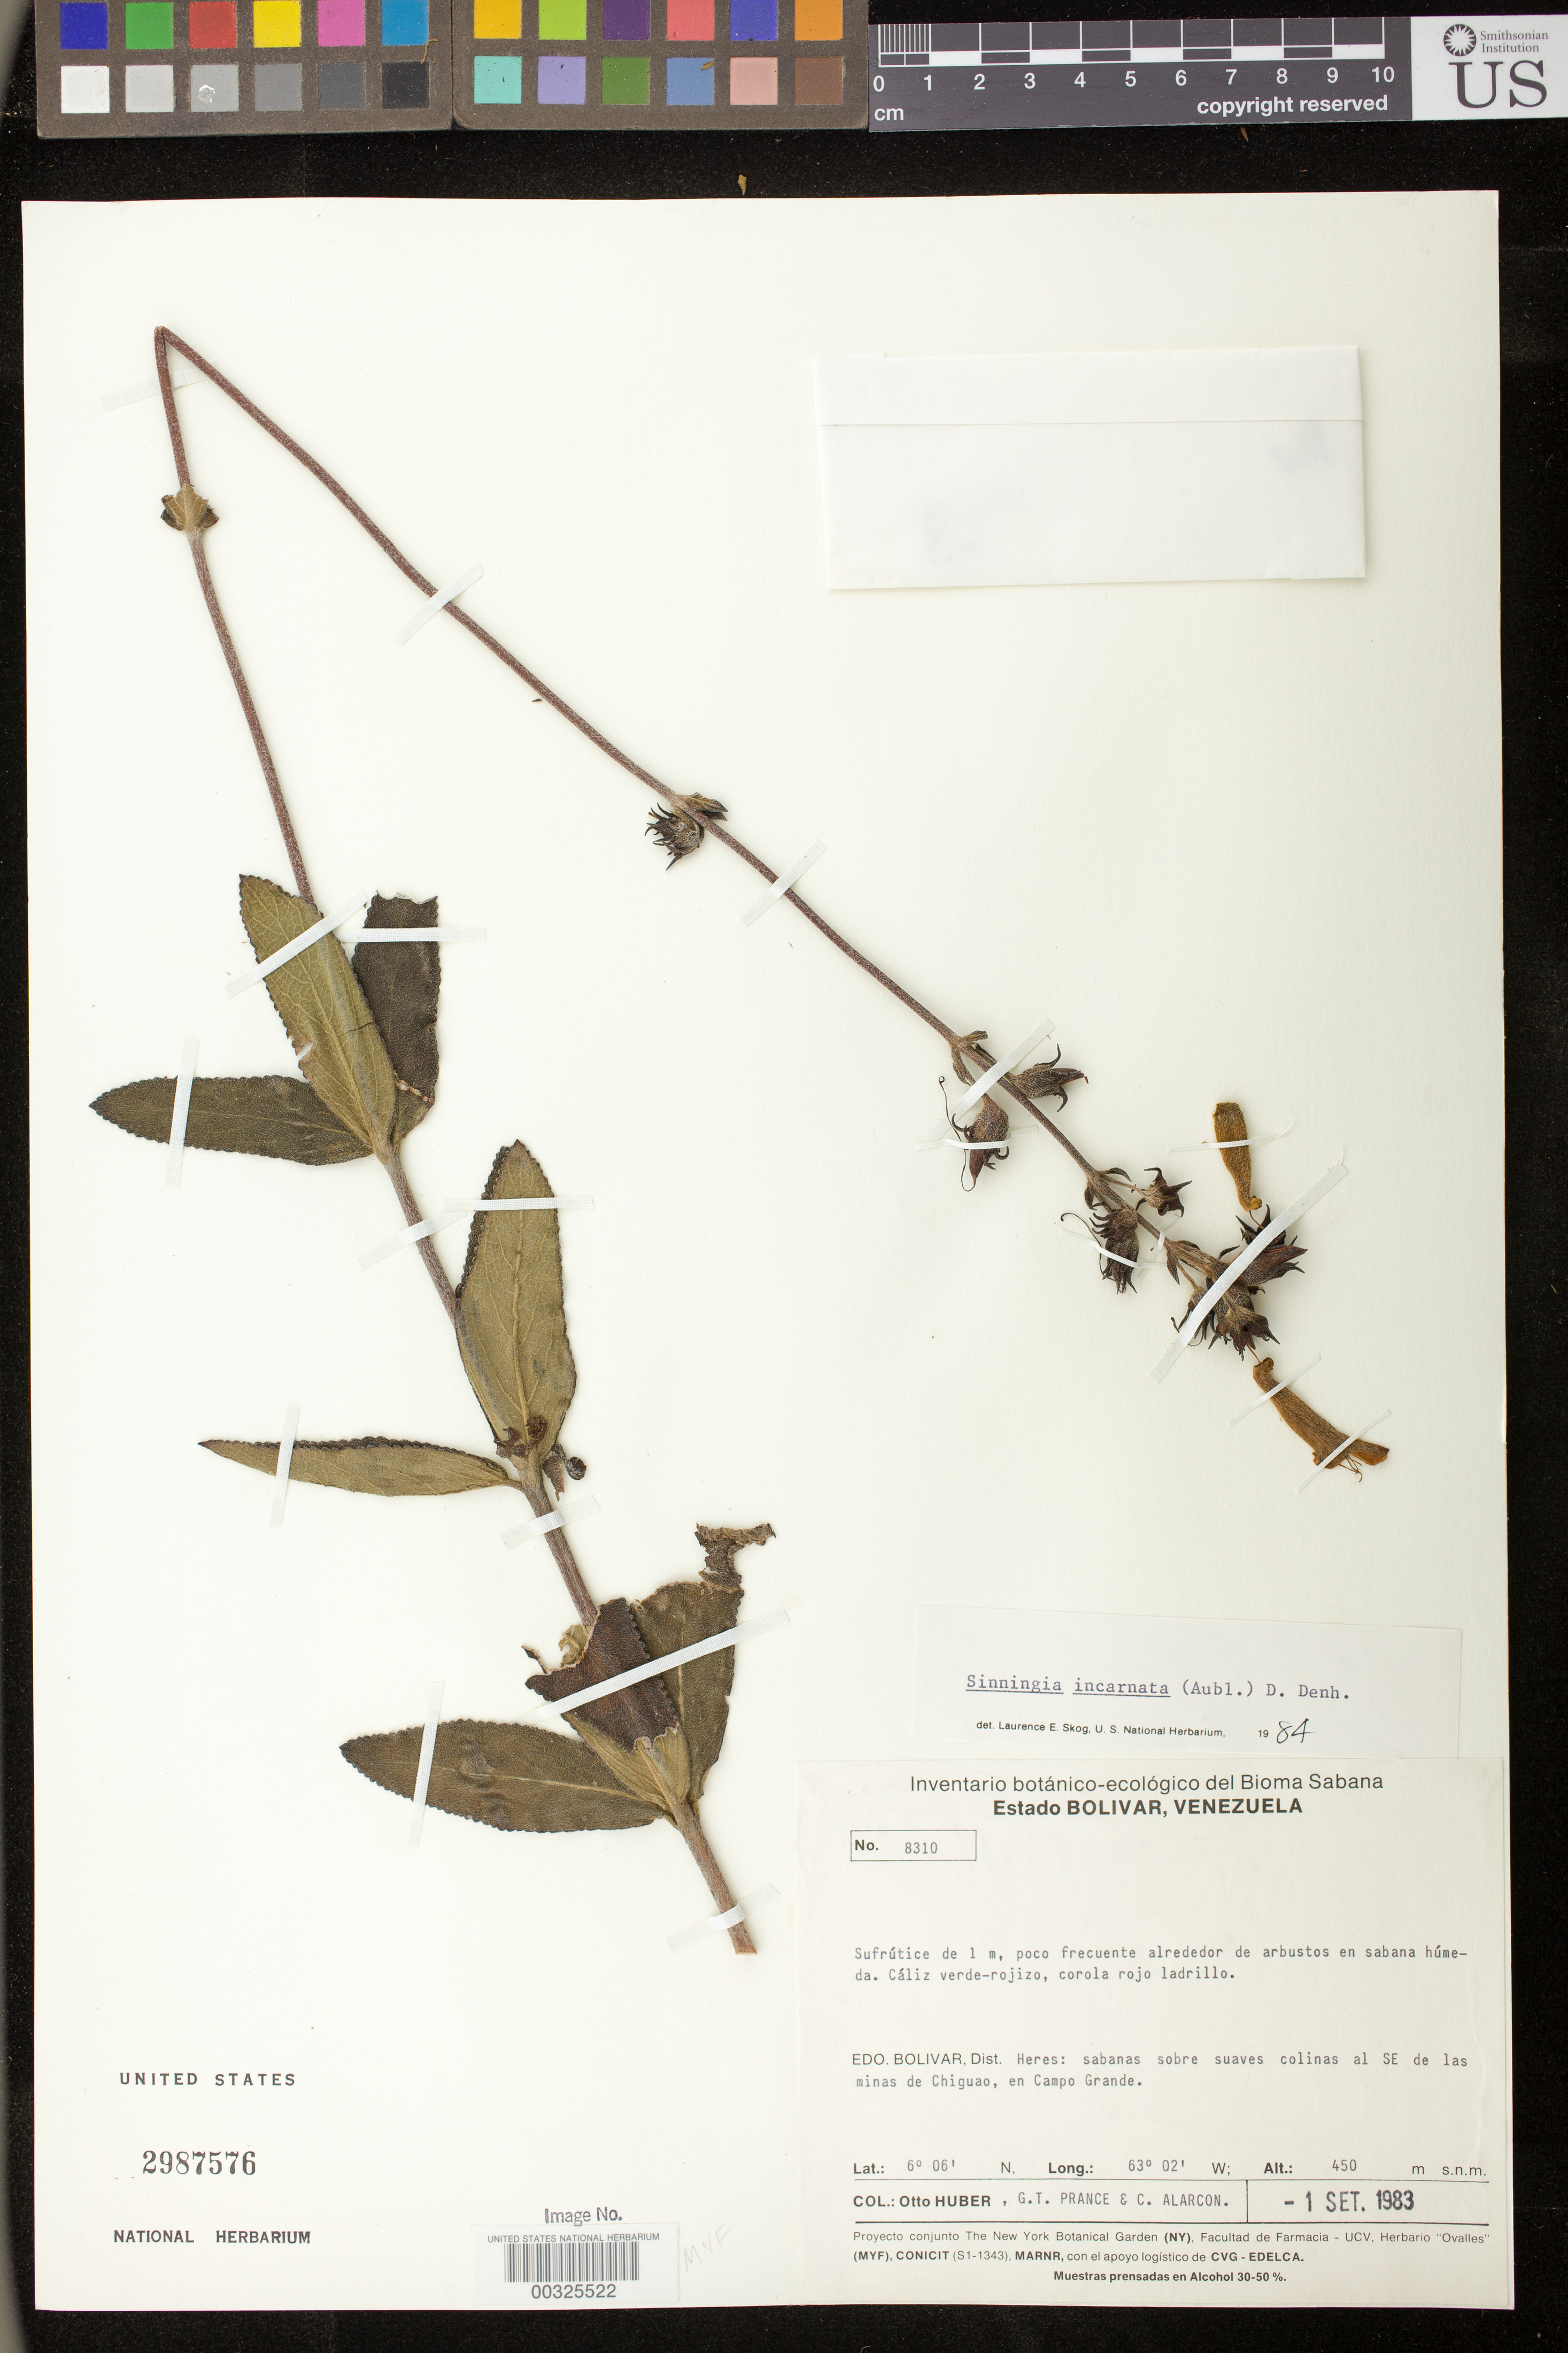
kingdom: Plantae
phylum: Tracheophyta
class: Magnoliopsida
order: Lamiales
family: Gesneriaceae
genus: Sinningia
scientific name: Sinningia incarnata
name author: (Aubl.) D.L. Denham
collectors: O. Huber, G. T. Prance & C. Alarcon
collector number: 8310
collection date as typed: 01 Sep 1983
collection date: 1983-09-01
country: Venezuela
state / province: Bolívar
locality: Dist. Heres, ... SE of Las Minas de Chiguao, in Campo Grande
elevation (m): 450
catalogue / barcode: US 2987576